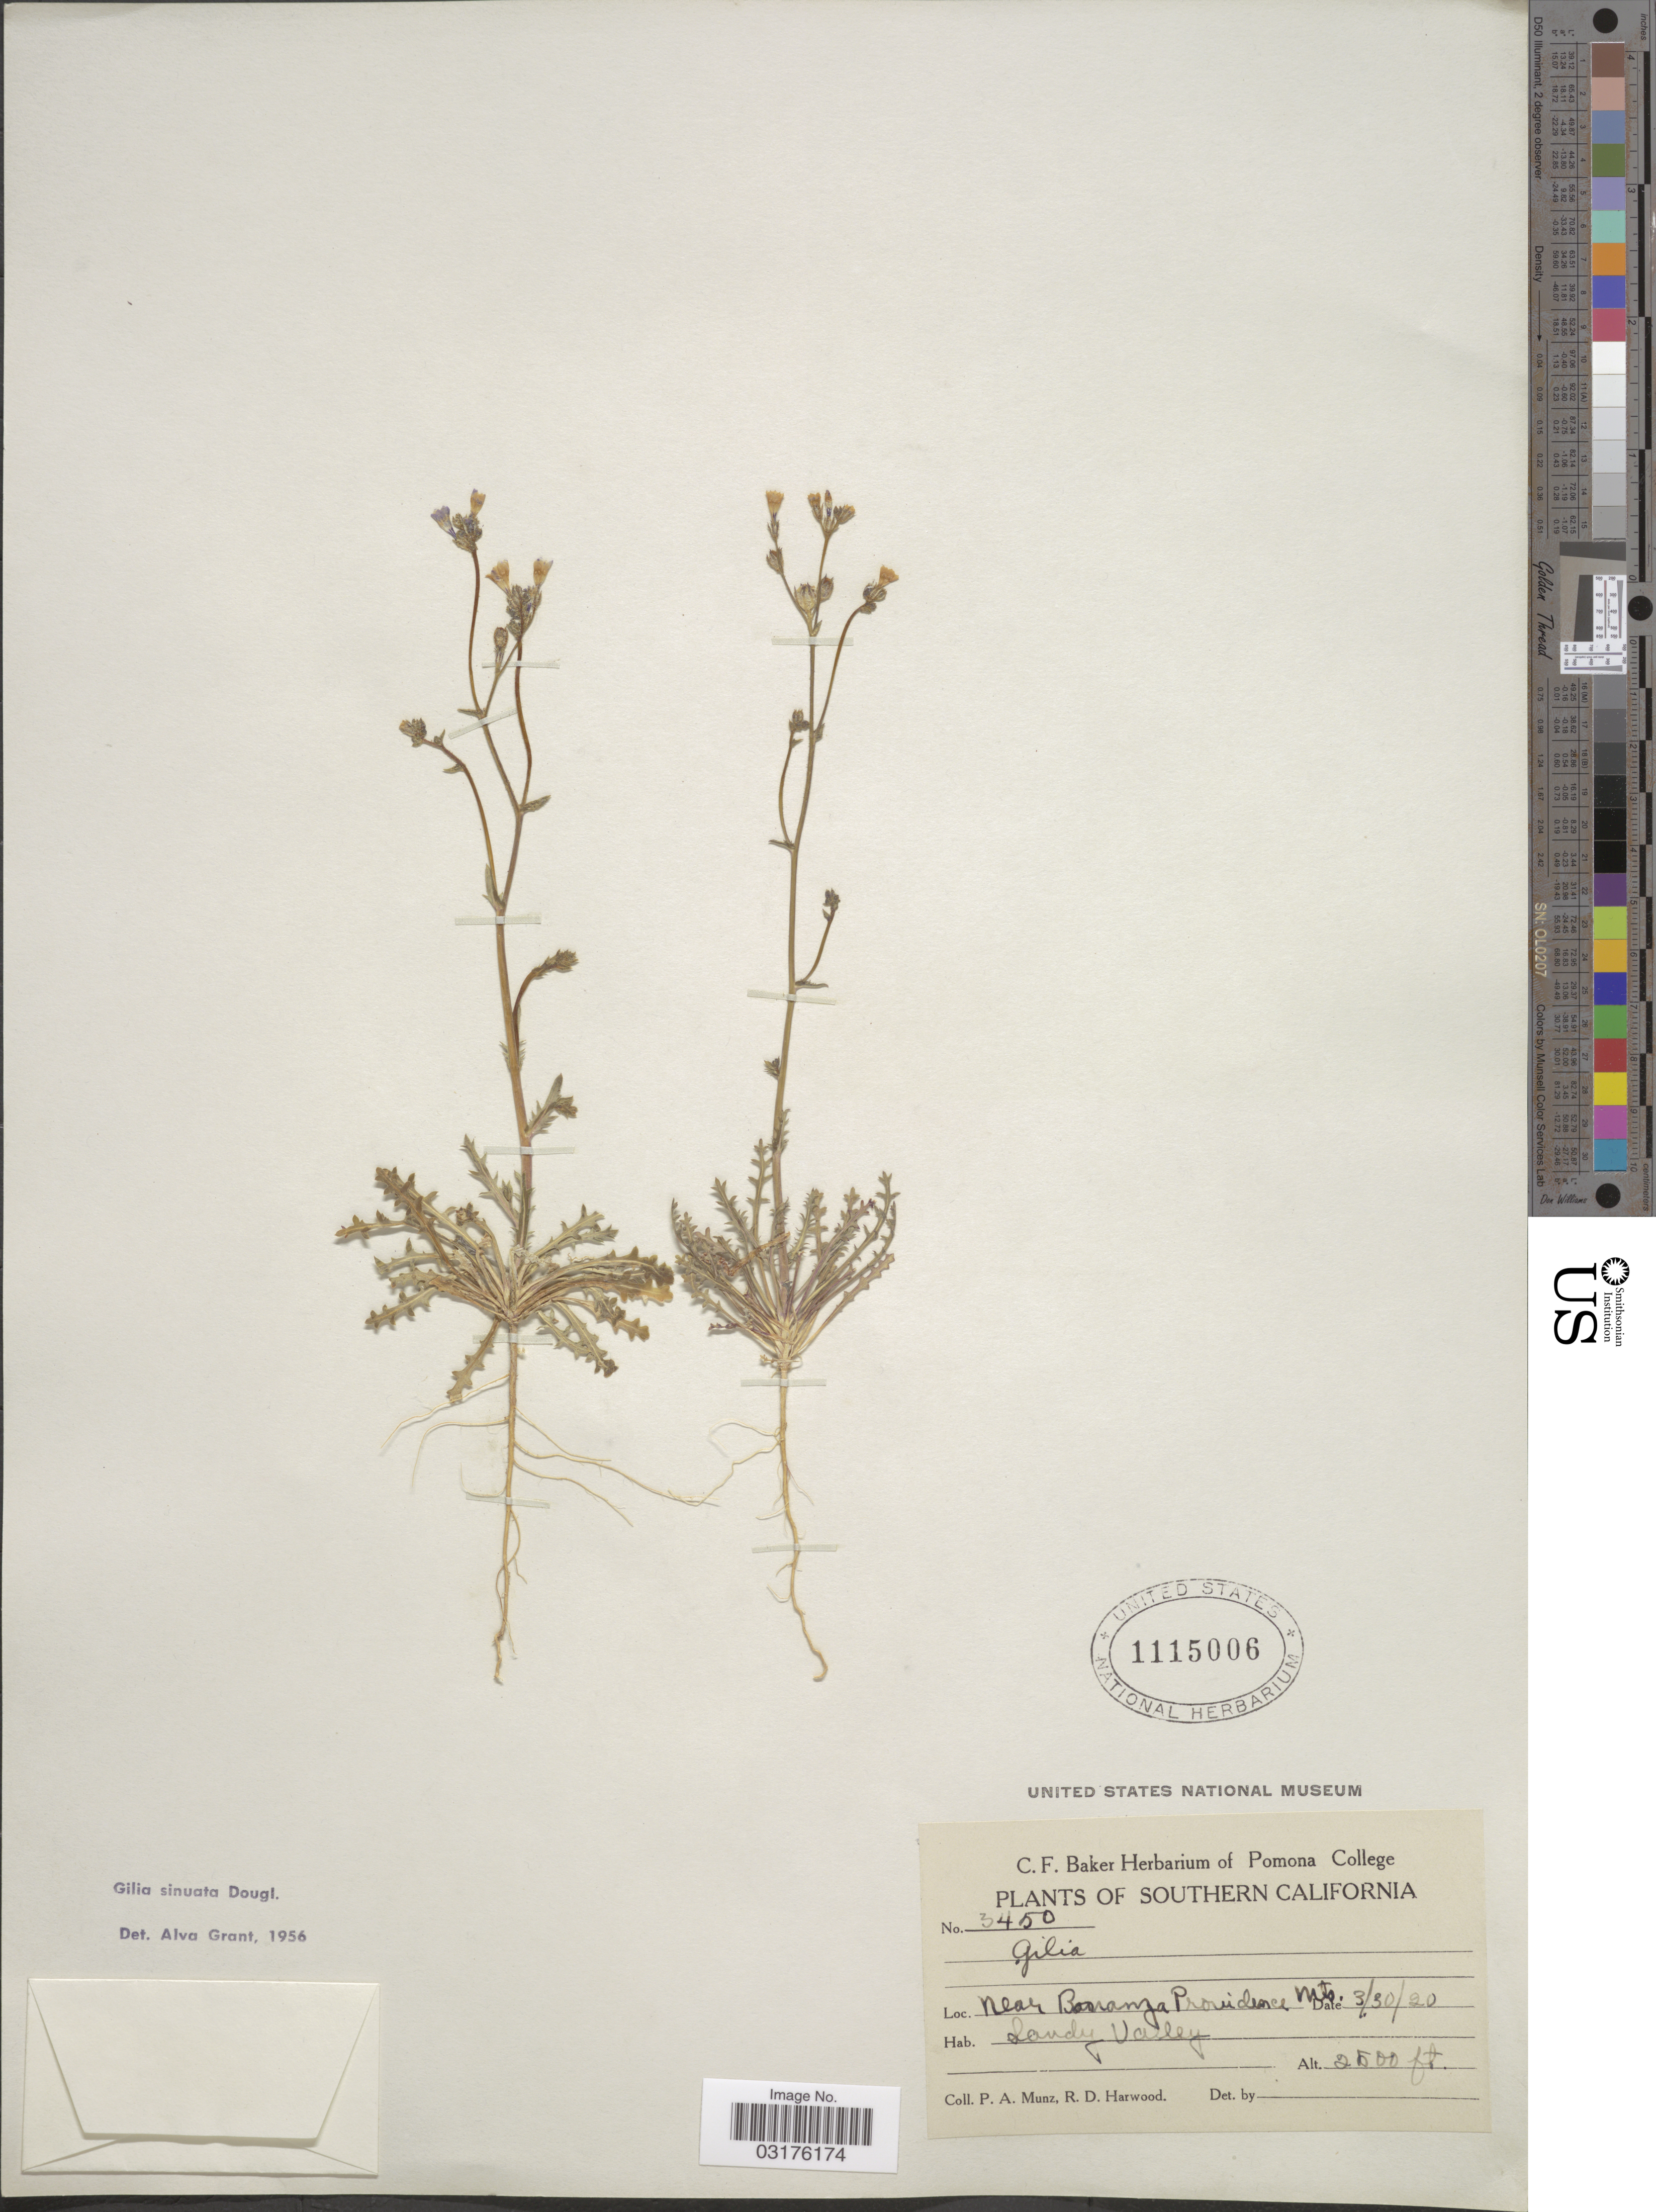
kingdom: Plantae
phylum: Tracheophyta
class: Magnoliopsida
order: Ericales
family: Polemoniaceae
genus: Gilia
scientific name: Gilia sinuata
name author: Douglas ex Benth.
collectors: P. A. Munz & R. Hardwood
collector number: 3450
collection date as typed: Transcribed d/m/y: 30/3/20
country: United States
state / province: California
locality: Southern California, Near Bonanza Providence Mts., Sandy Valley.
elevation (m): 762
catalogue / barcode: US 1115006